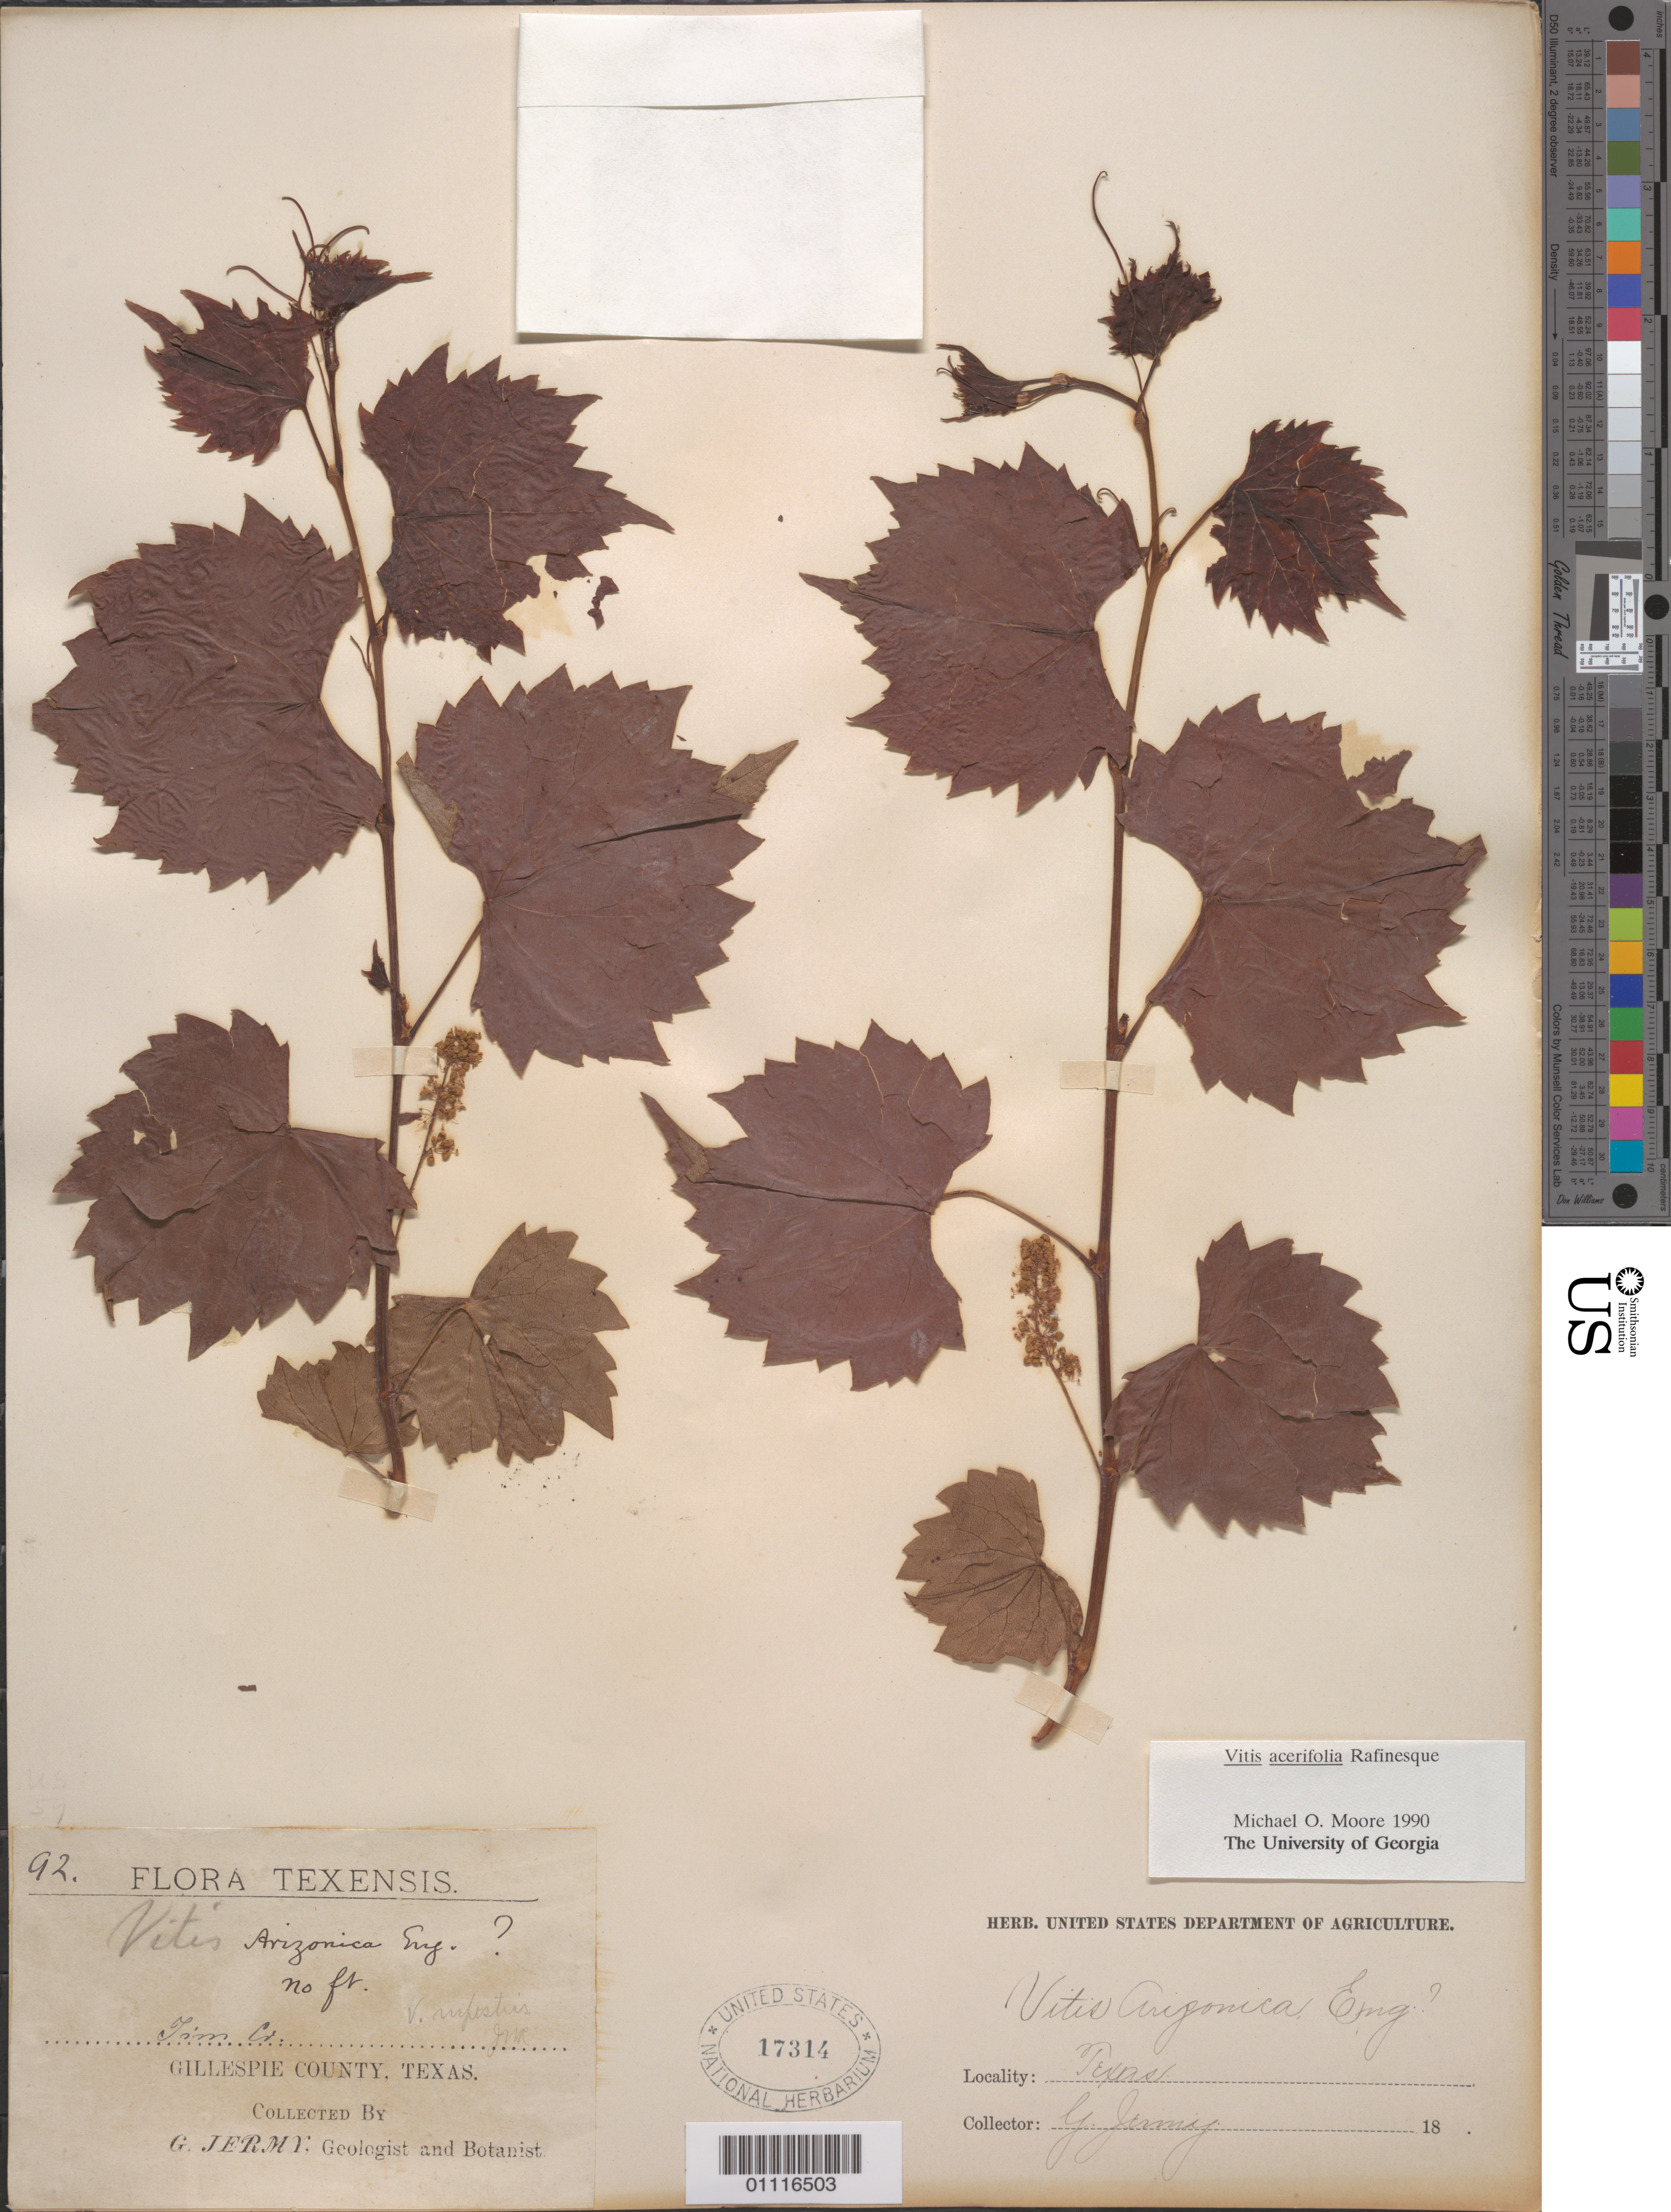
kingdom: Plantae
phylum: Tracheophyta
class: Magnoliopsida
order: Vitales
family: Vitaceae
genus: Vitis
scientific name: Vitis acerifolia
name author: Raf.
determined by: Moore, M. O.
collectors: G. Jermy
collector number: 92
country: United States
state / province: Texas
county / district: Gillespie County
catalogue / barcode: US 17314